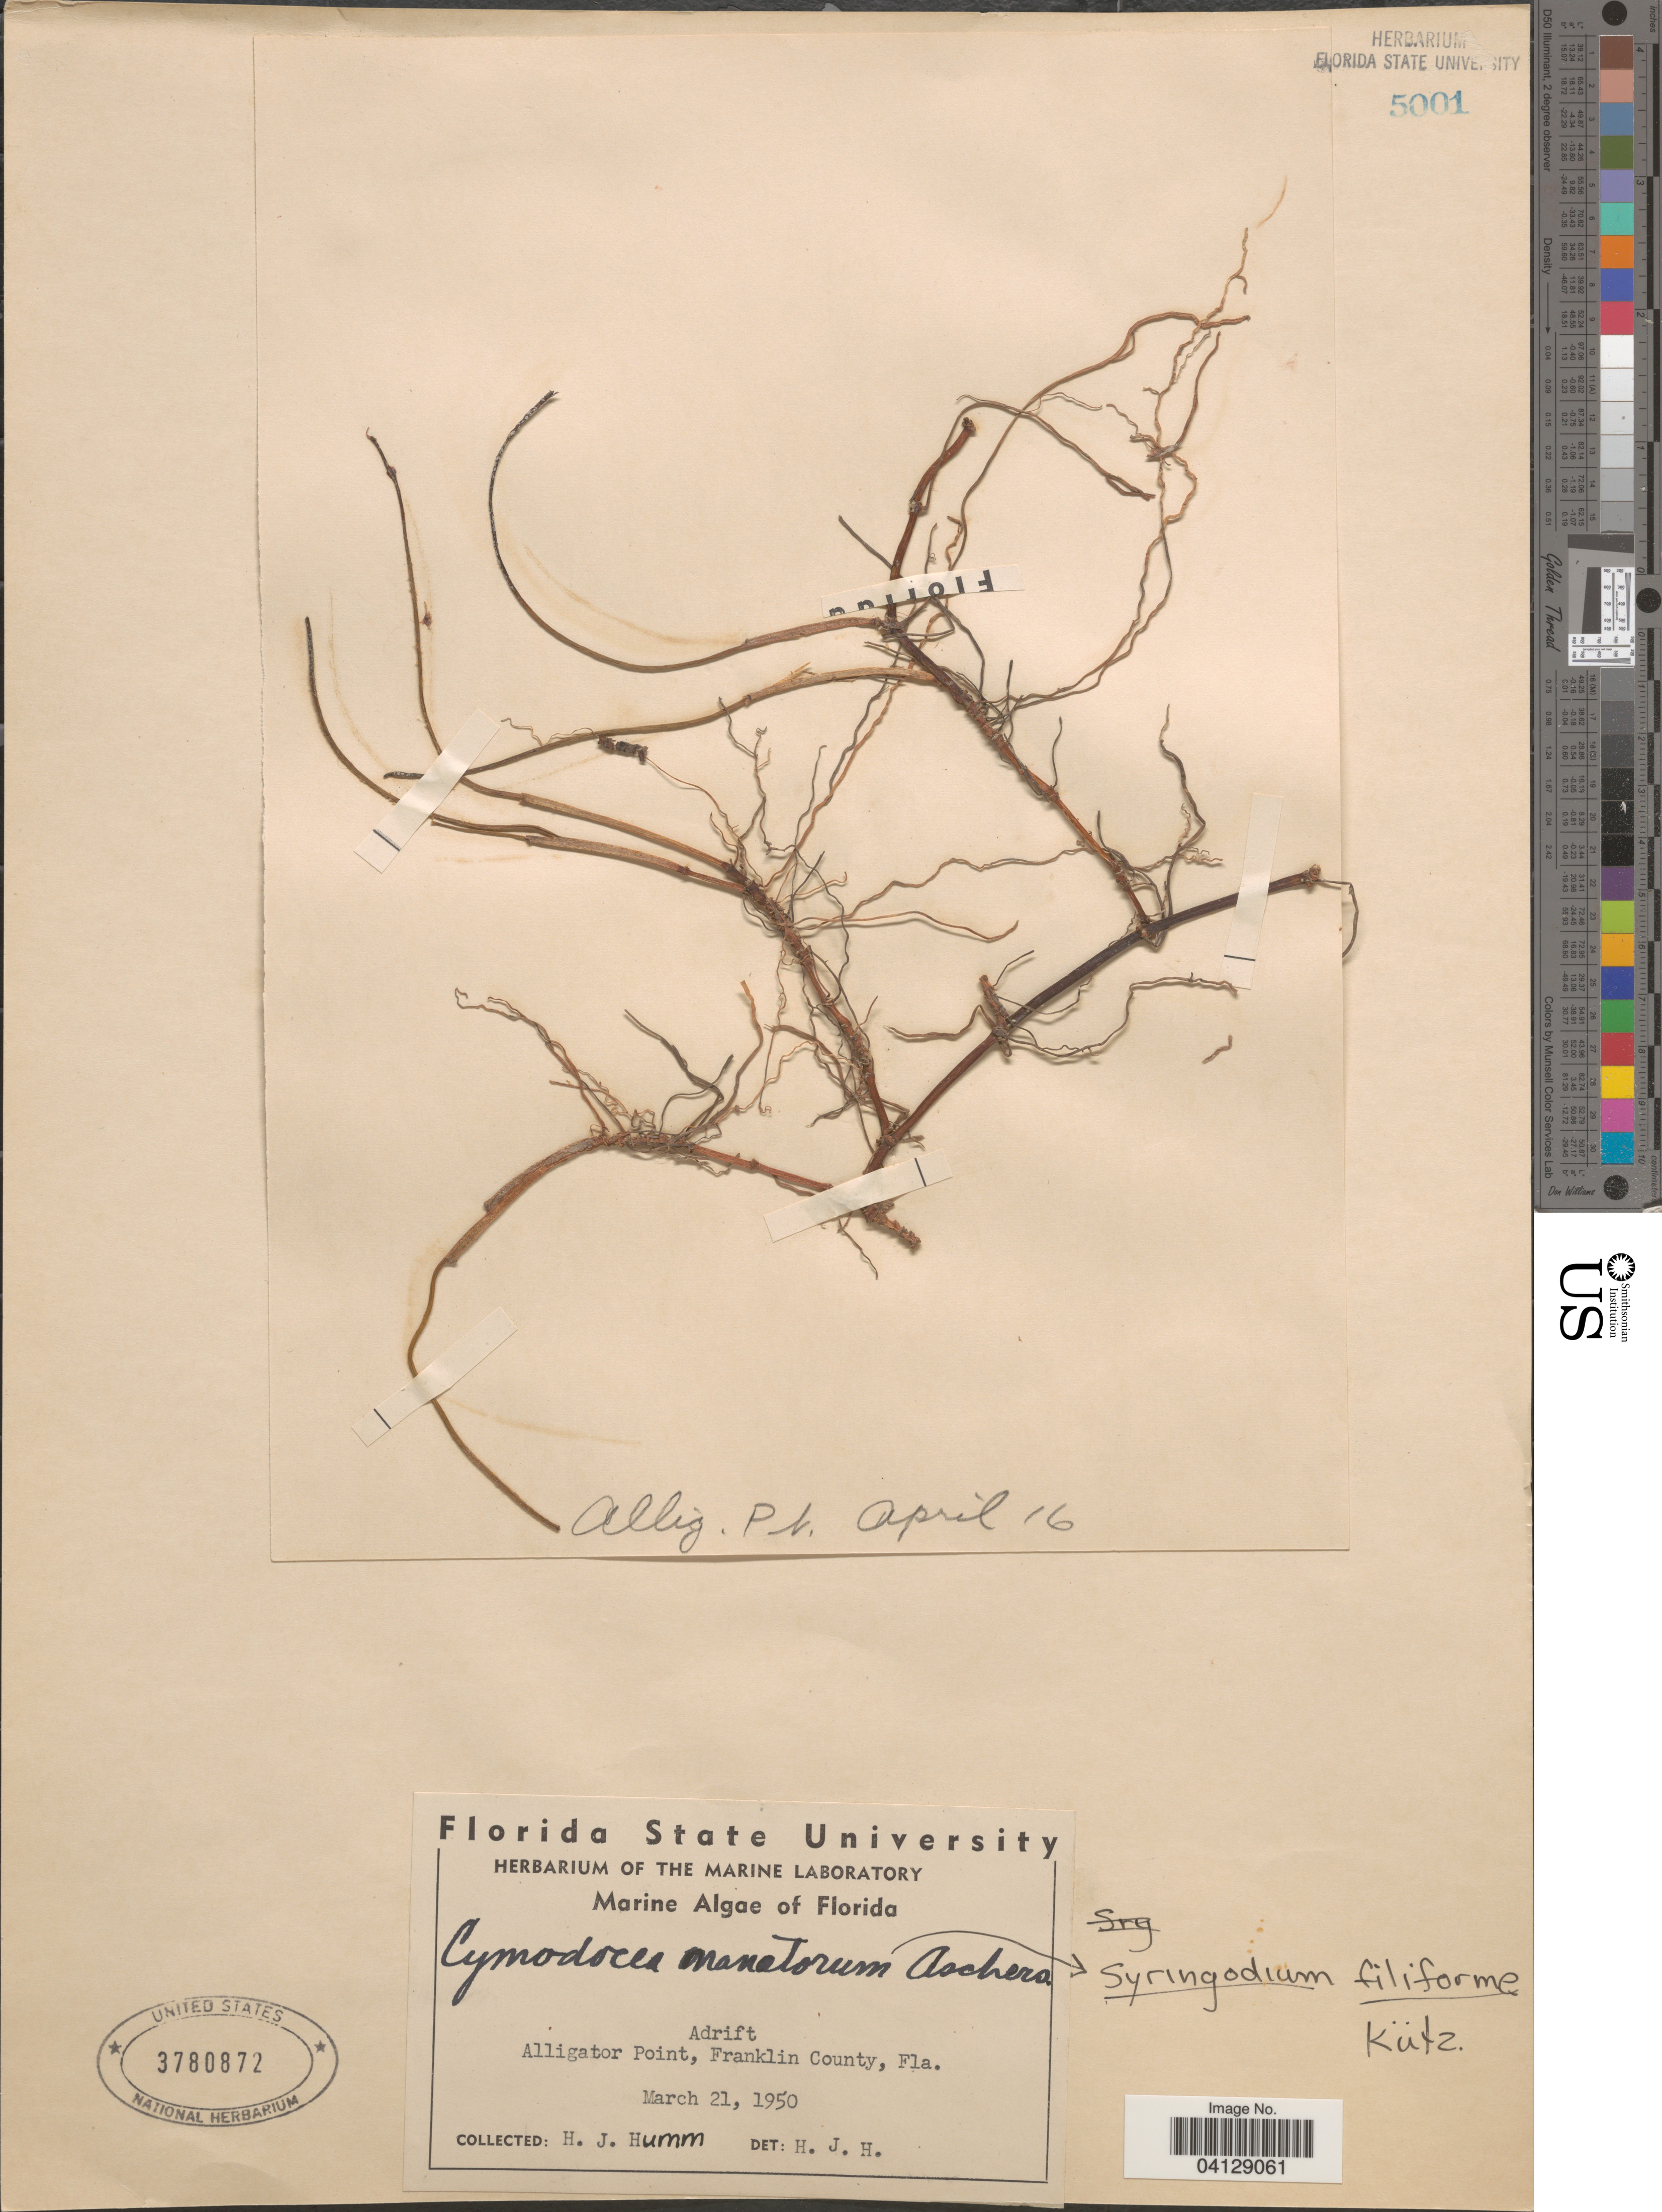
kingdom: Plantae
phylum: Tracheophyta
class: Liliopsida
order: Alismatales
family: Cymodoceaceae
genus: Syringodium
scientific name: Syringodium filiforme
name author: Kütz.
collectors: H. J. Humm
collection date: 1950-03-21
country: United States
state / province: Florida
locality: Adrift. Alligator Point, Franklin County.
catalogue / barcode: US 3780872